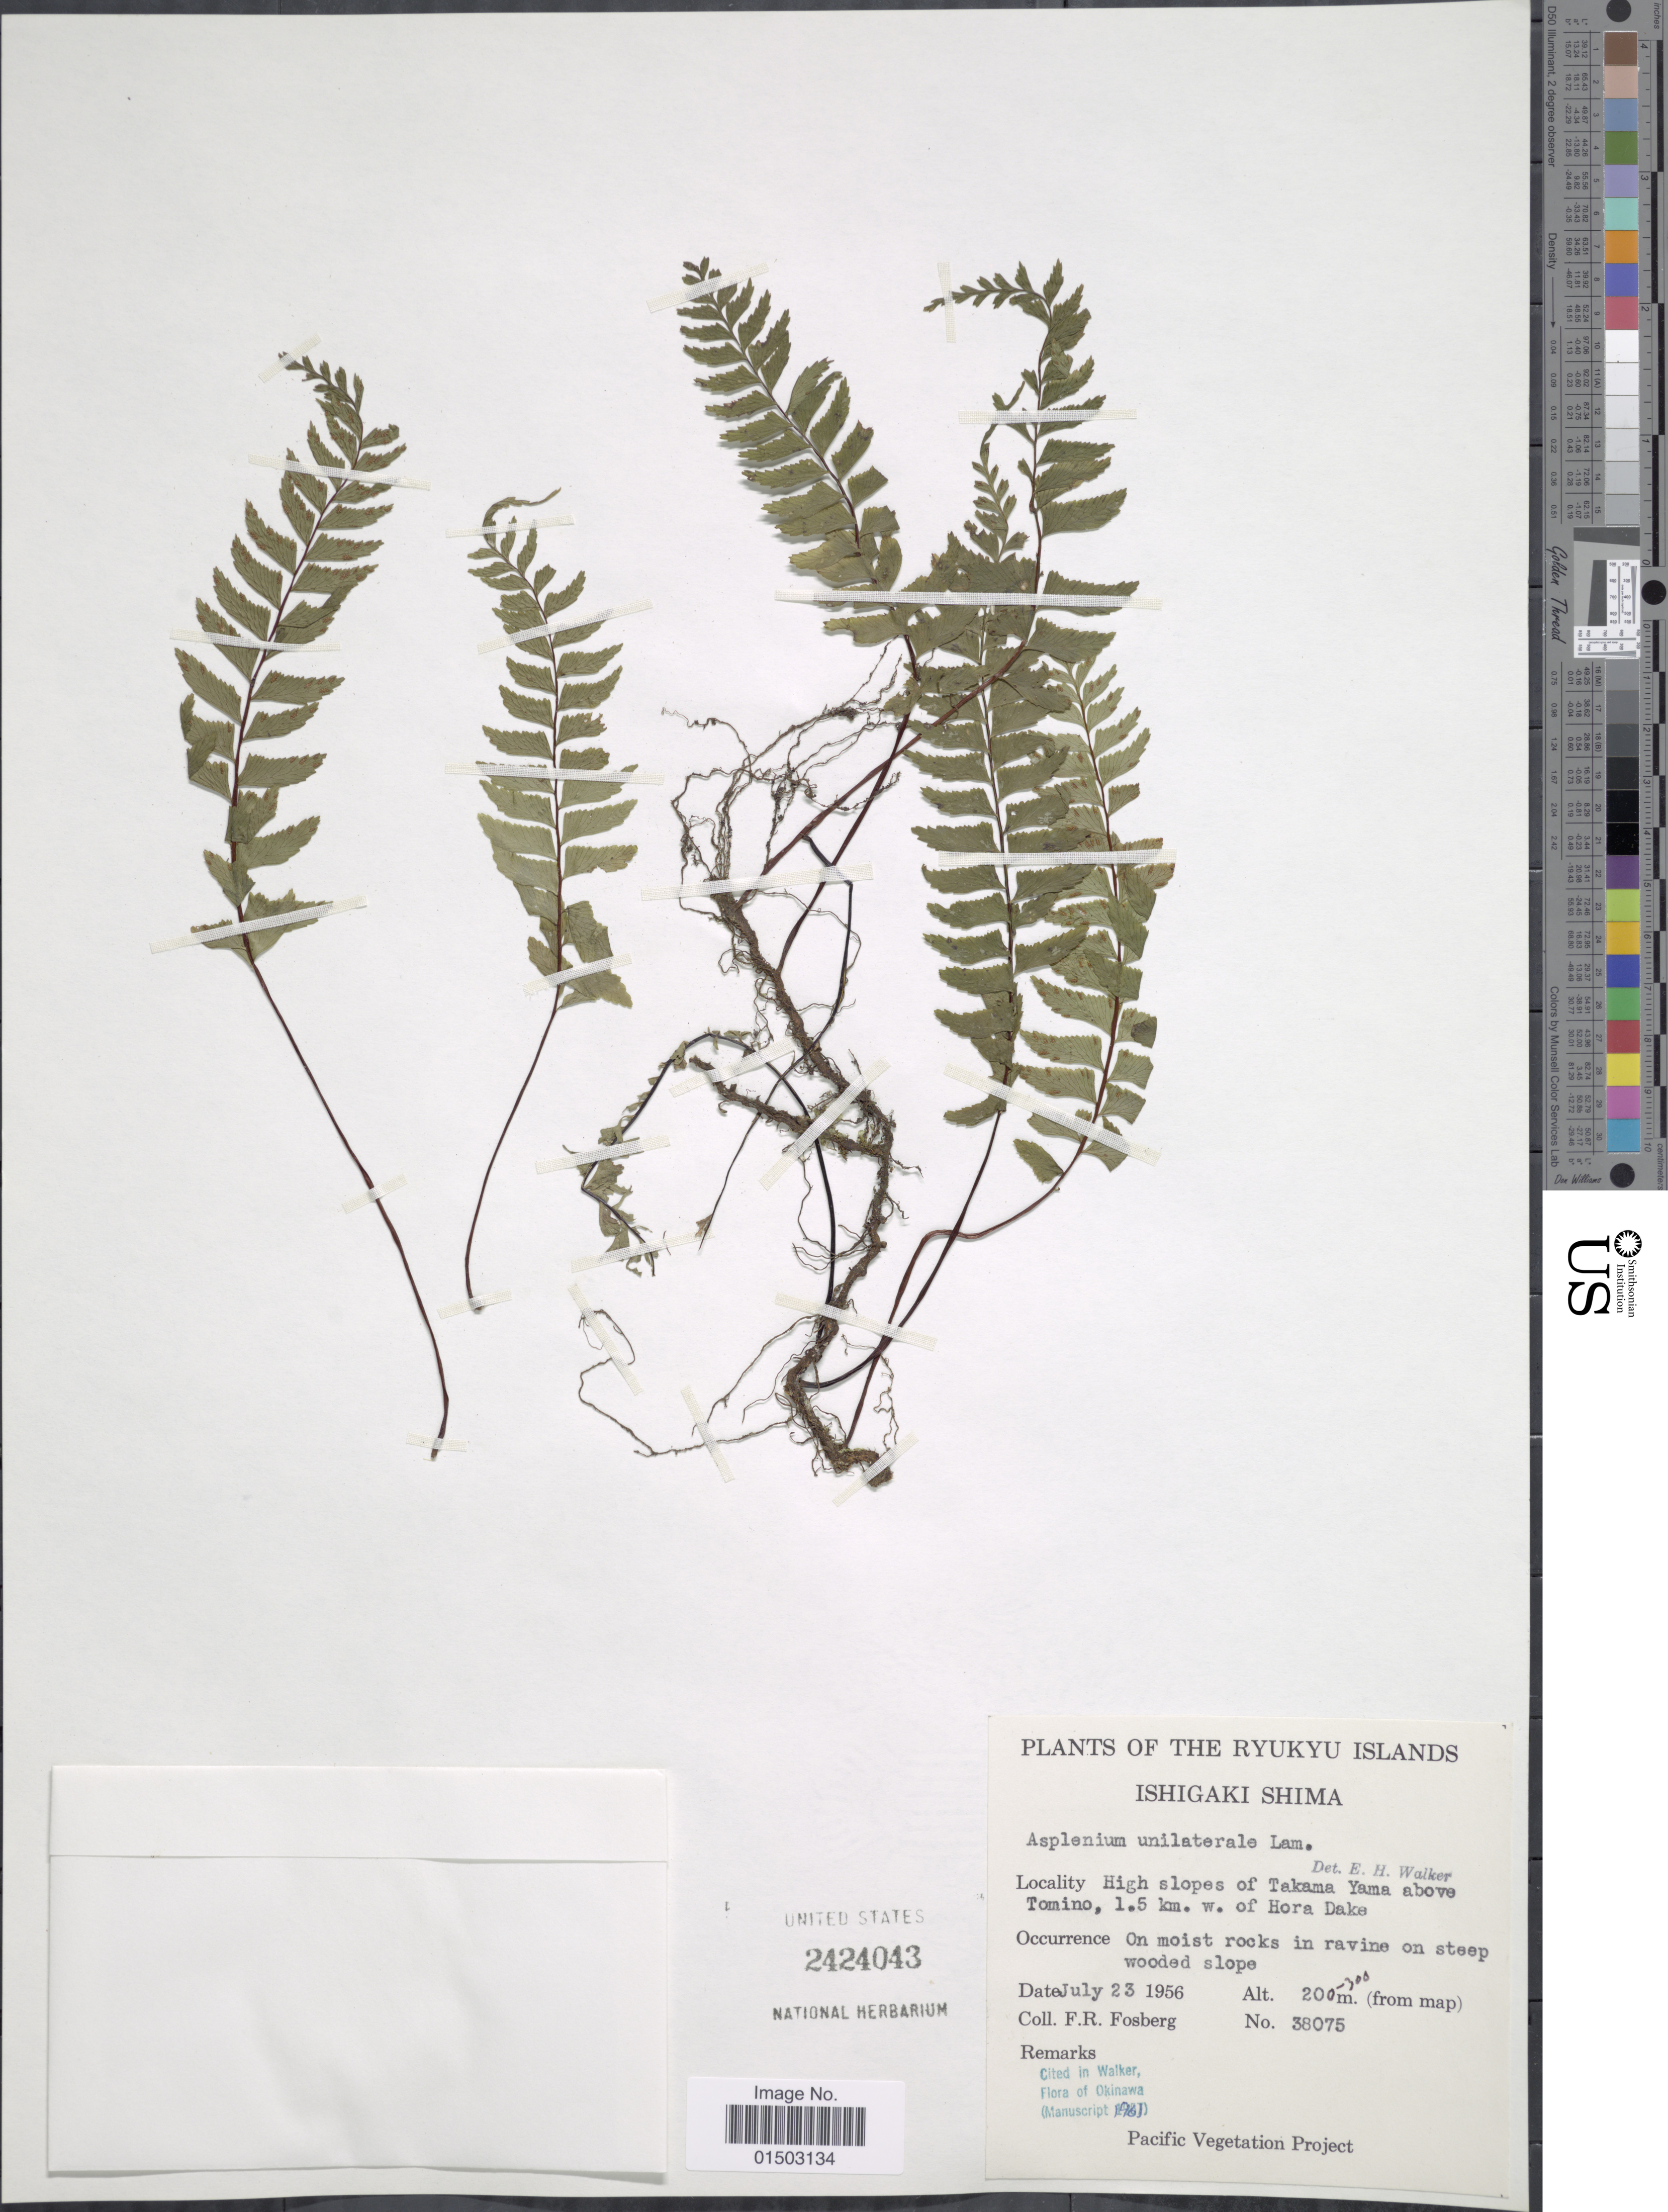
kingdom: Plantae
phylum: Tracheophyta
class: Polypodiopsida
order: Polypodiales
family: Aspleniaceae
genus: Hymenasplenium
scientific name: Hymenasplenium unilaterale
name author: (Lam.) Hayata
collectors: F. R. Fosberg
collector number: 38075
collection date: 1956-07-23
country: Japan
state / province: Okinawa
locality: Ryukyu Islands. Ishigaki Shima. High slopes of Takama yama above Tomino, 1.5 km. w. of Hora Dake.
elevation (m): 200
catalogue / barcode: US 2424043